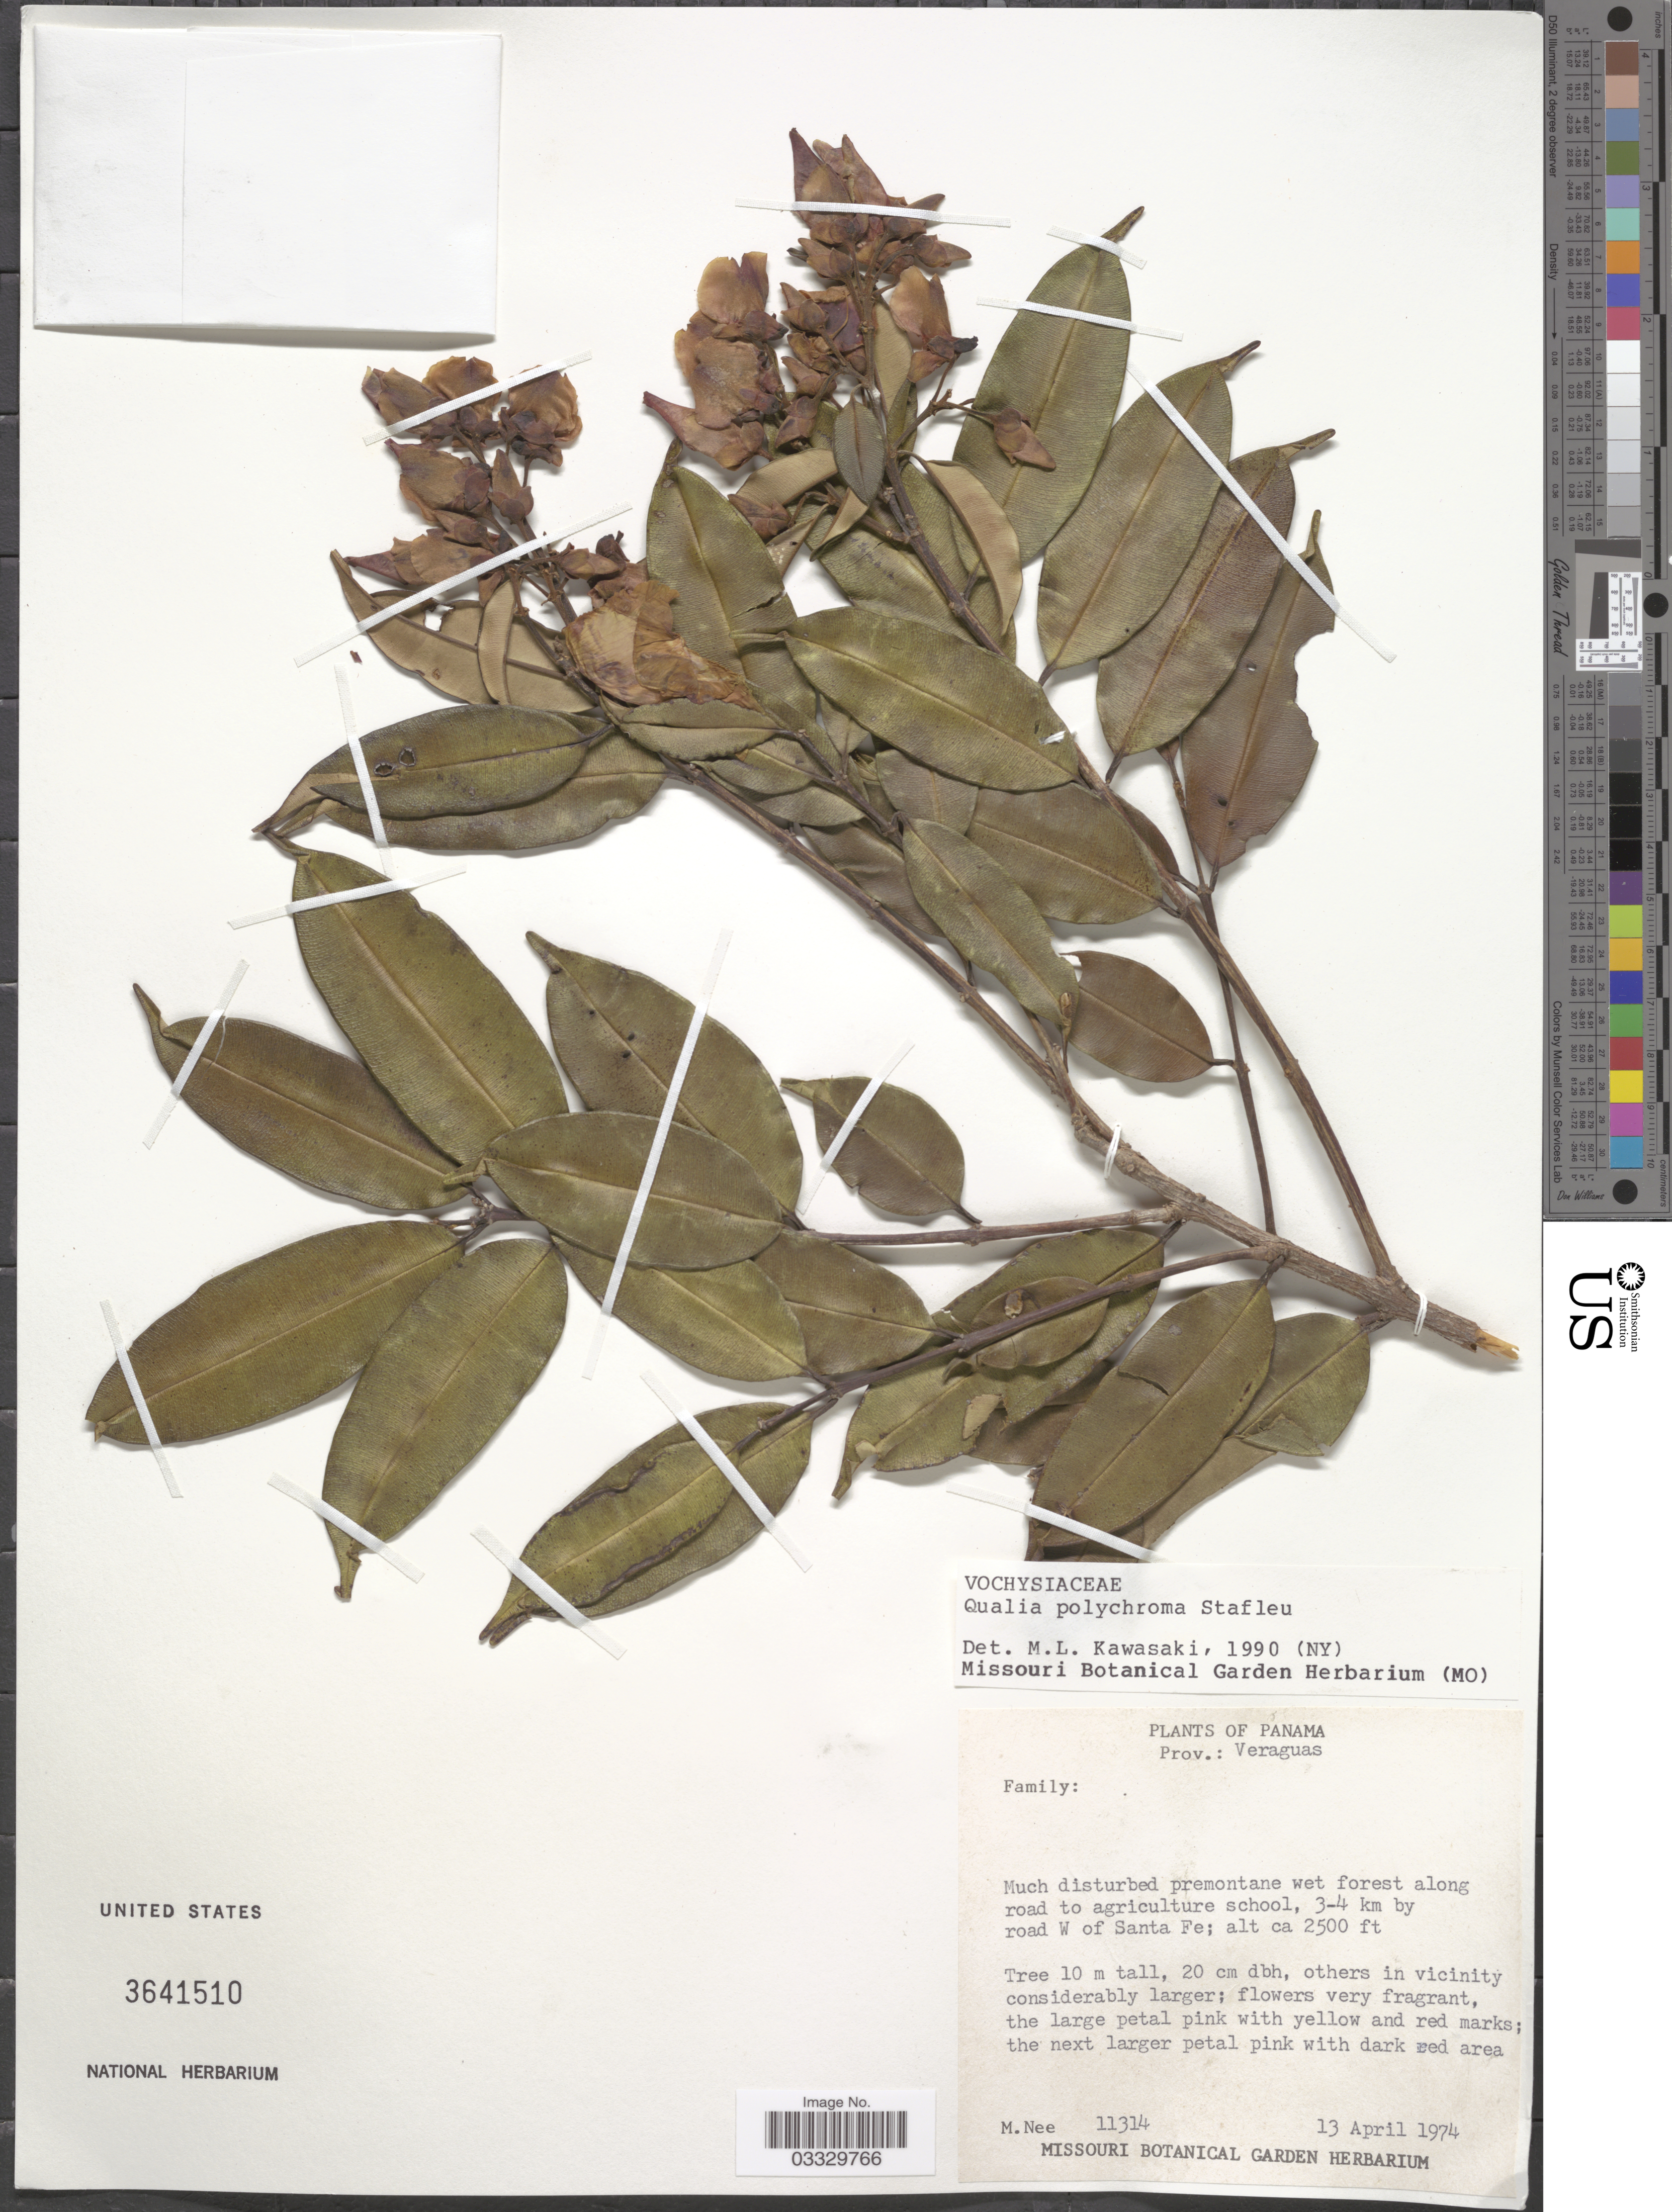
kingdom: Plantae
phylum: Tracheophyta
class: Magnoliopsida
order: Myrtales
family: Vochysiaceae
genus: Qualea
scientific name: Qualea polychroma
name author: Stafleu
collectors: M. Nee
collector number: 11314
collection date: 1974-04-13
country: Panama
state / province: Veraguas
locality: Along road to agriculture school, 3-4 km by road W of Santa Fe.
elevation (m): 762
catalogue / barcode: US 3641510